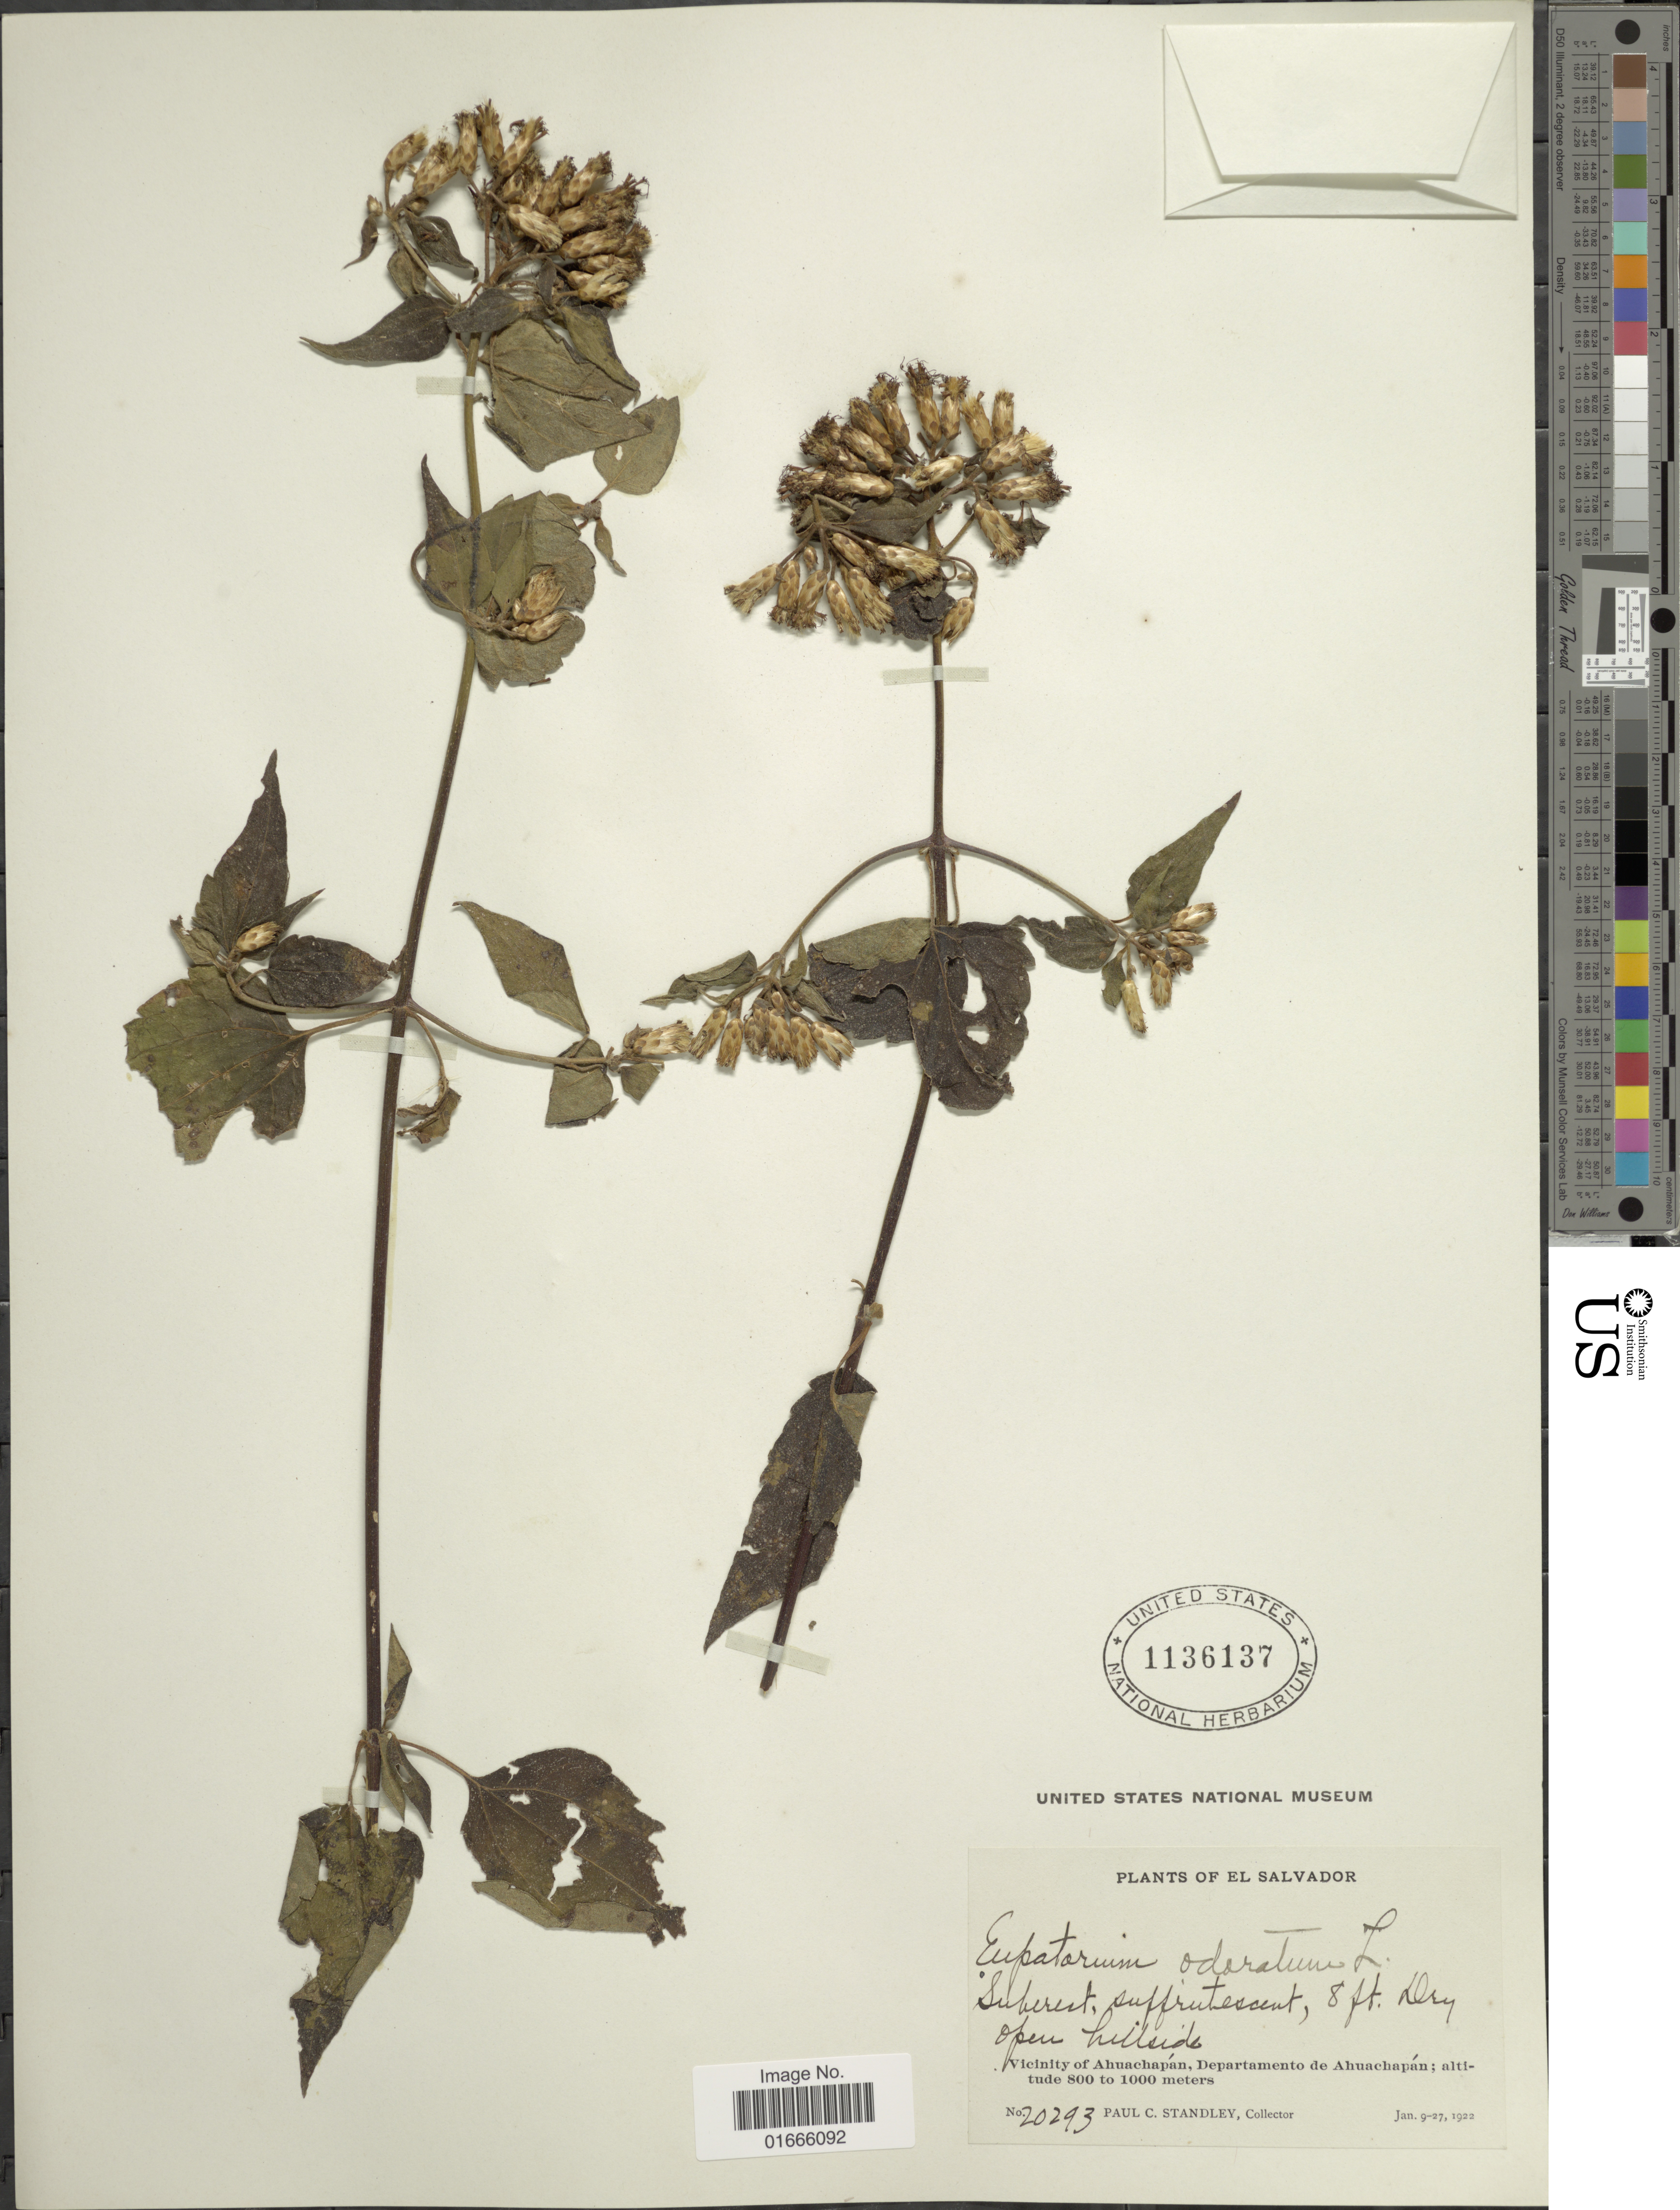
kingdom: Plantae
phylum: Tracheophyta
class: Magnoliopsida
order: Asterales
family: Asteraceae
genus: Chromolaena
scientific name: Chromolaena odorata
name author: (L.) R.M. King & H. Rob.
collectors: P. C. Standley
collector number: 20293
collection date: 1922-01-09/1922-01-27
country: El Salvador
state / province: Ahuachapan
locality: Vicinity of Ahuachapan, Departamento de Ahuachapan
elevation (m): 800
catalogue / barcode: US 1136137